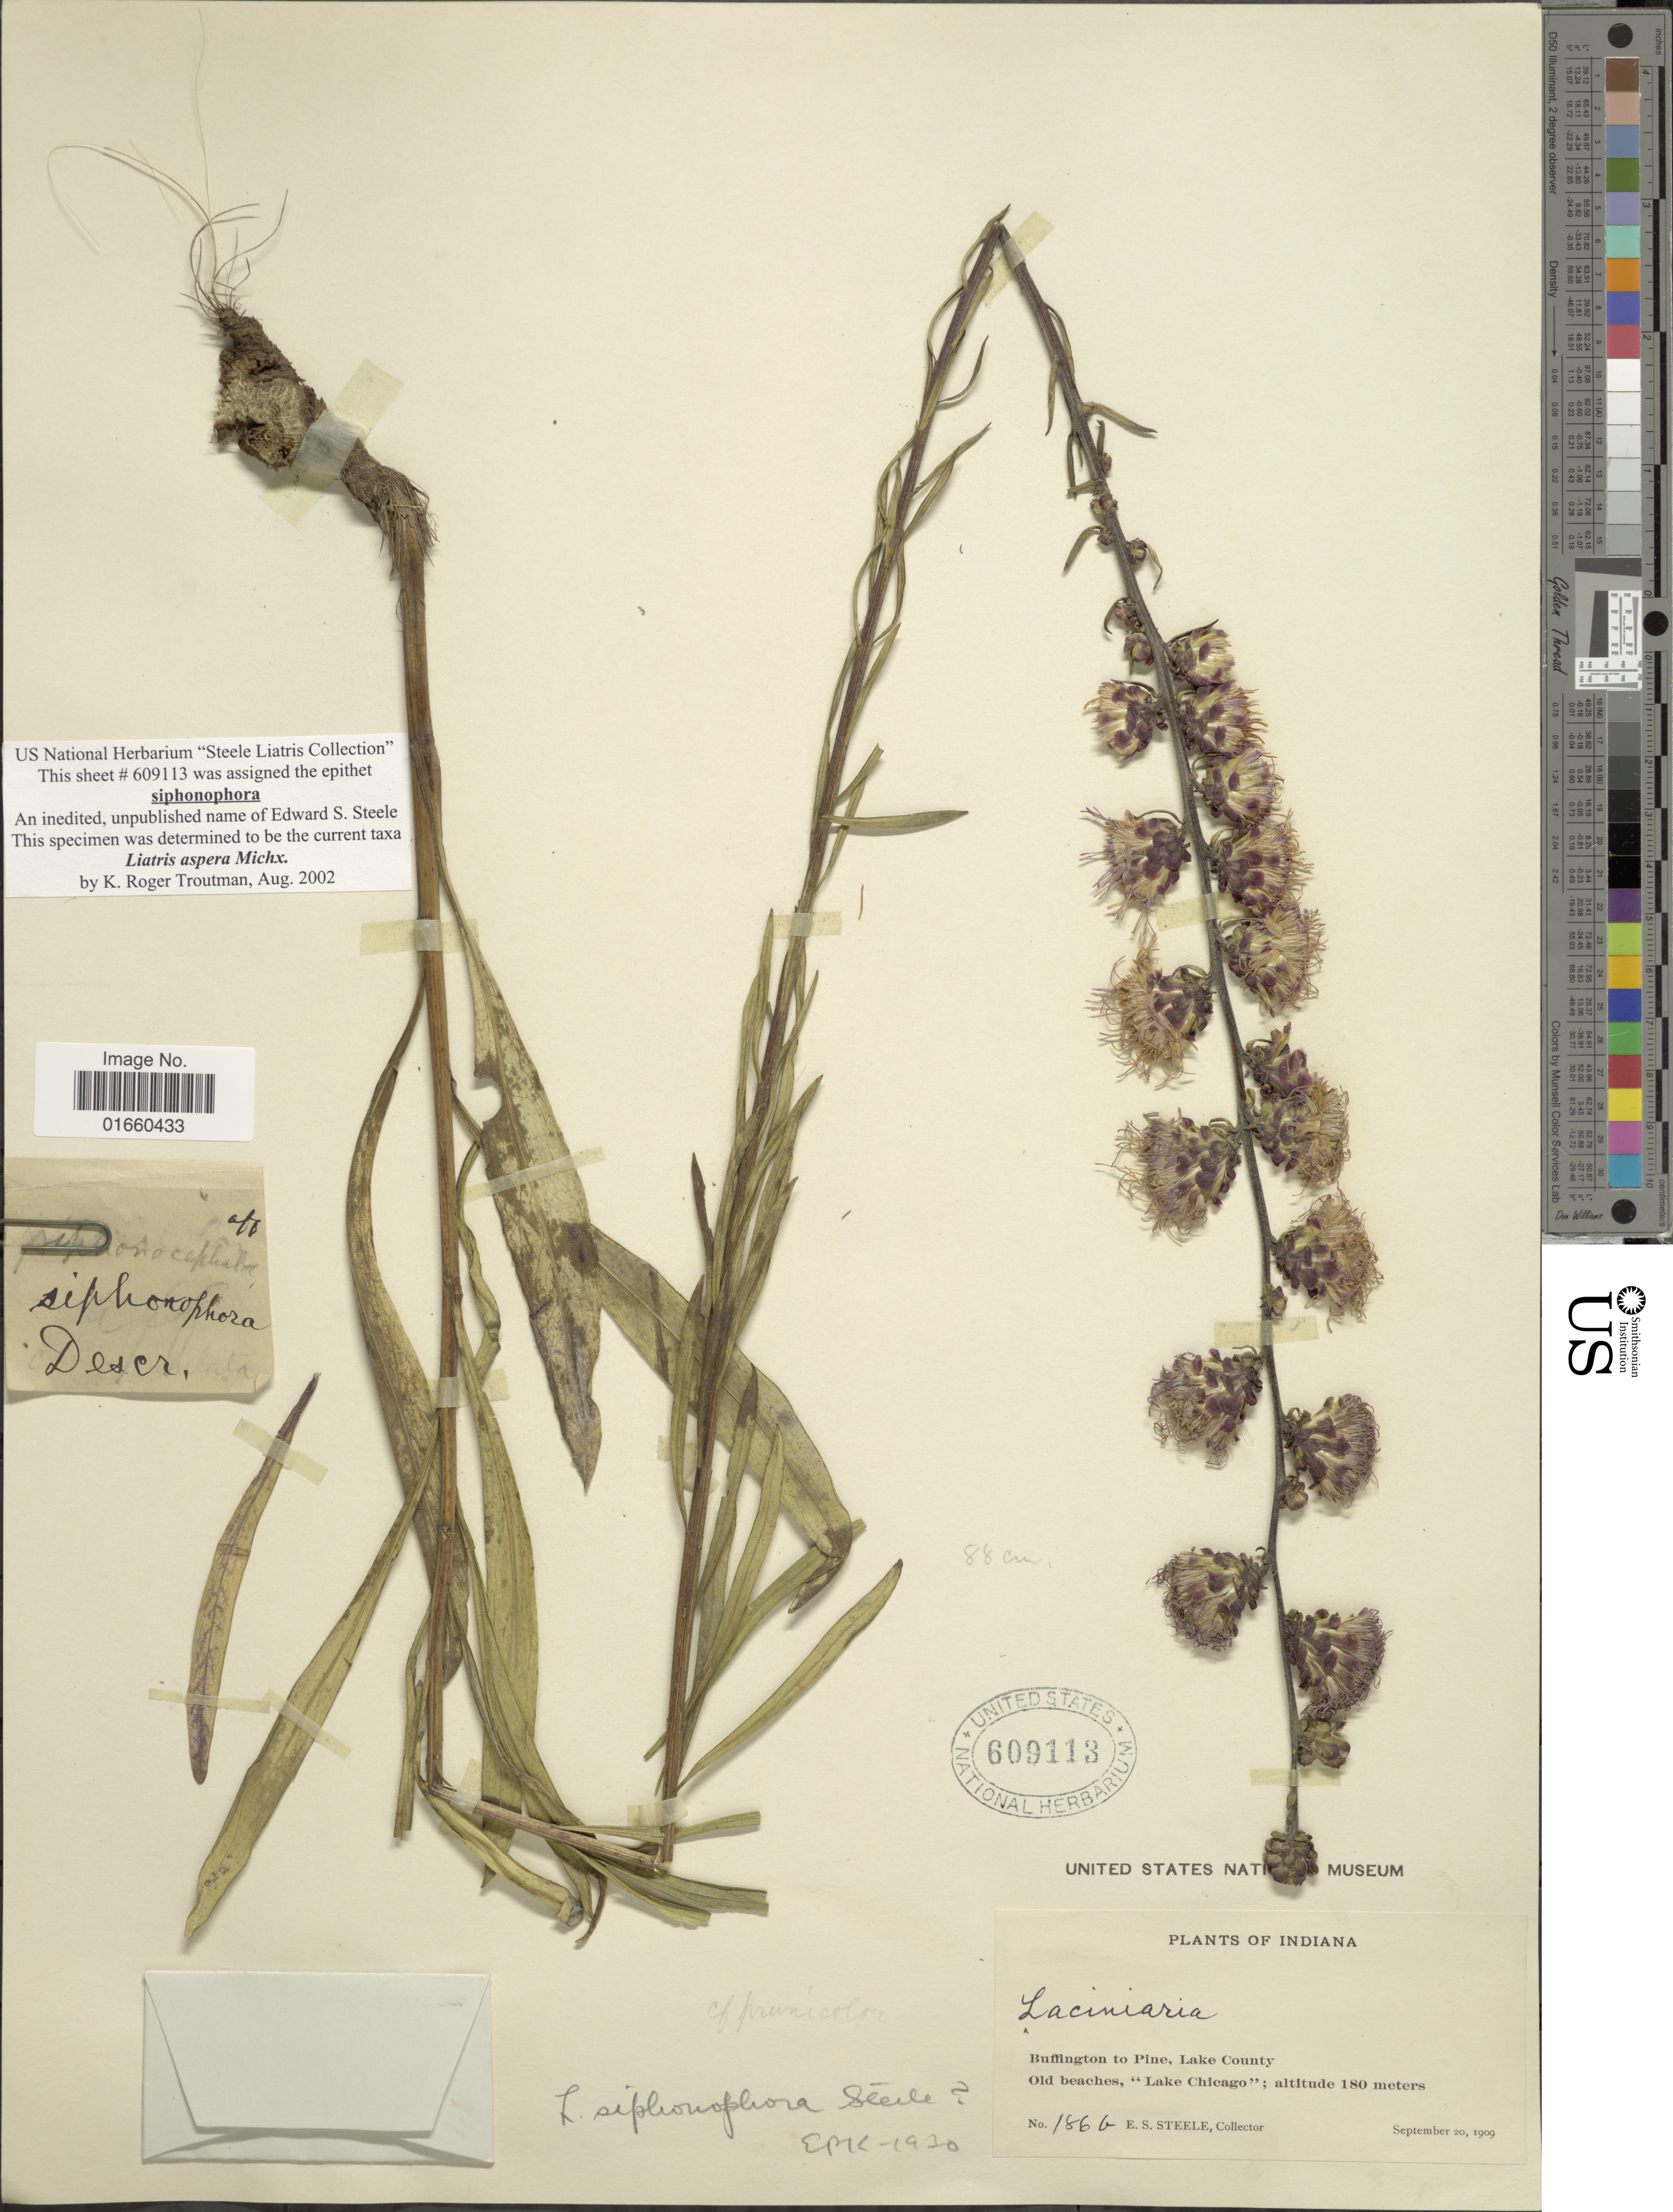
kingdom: Plantae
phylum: Tracheophyta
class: Magnoliopsida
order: Asterales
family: Asteraceae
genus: Liatris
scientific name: Liatris aspera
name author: Michx.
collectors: E. Steele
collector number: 186b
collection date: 1909-09-20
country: United States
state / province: Indiana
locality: Buffington to Pine, Lake County, Old beaches, "Lake Chicago"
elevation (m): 180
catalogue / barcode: US 609113